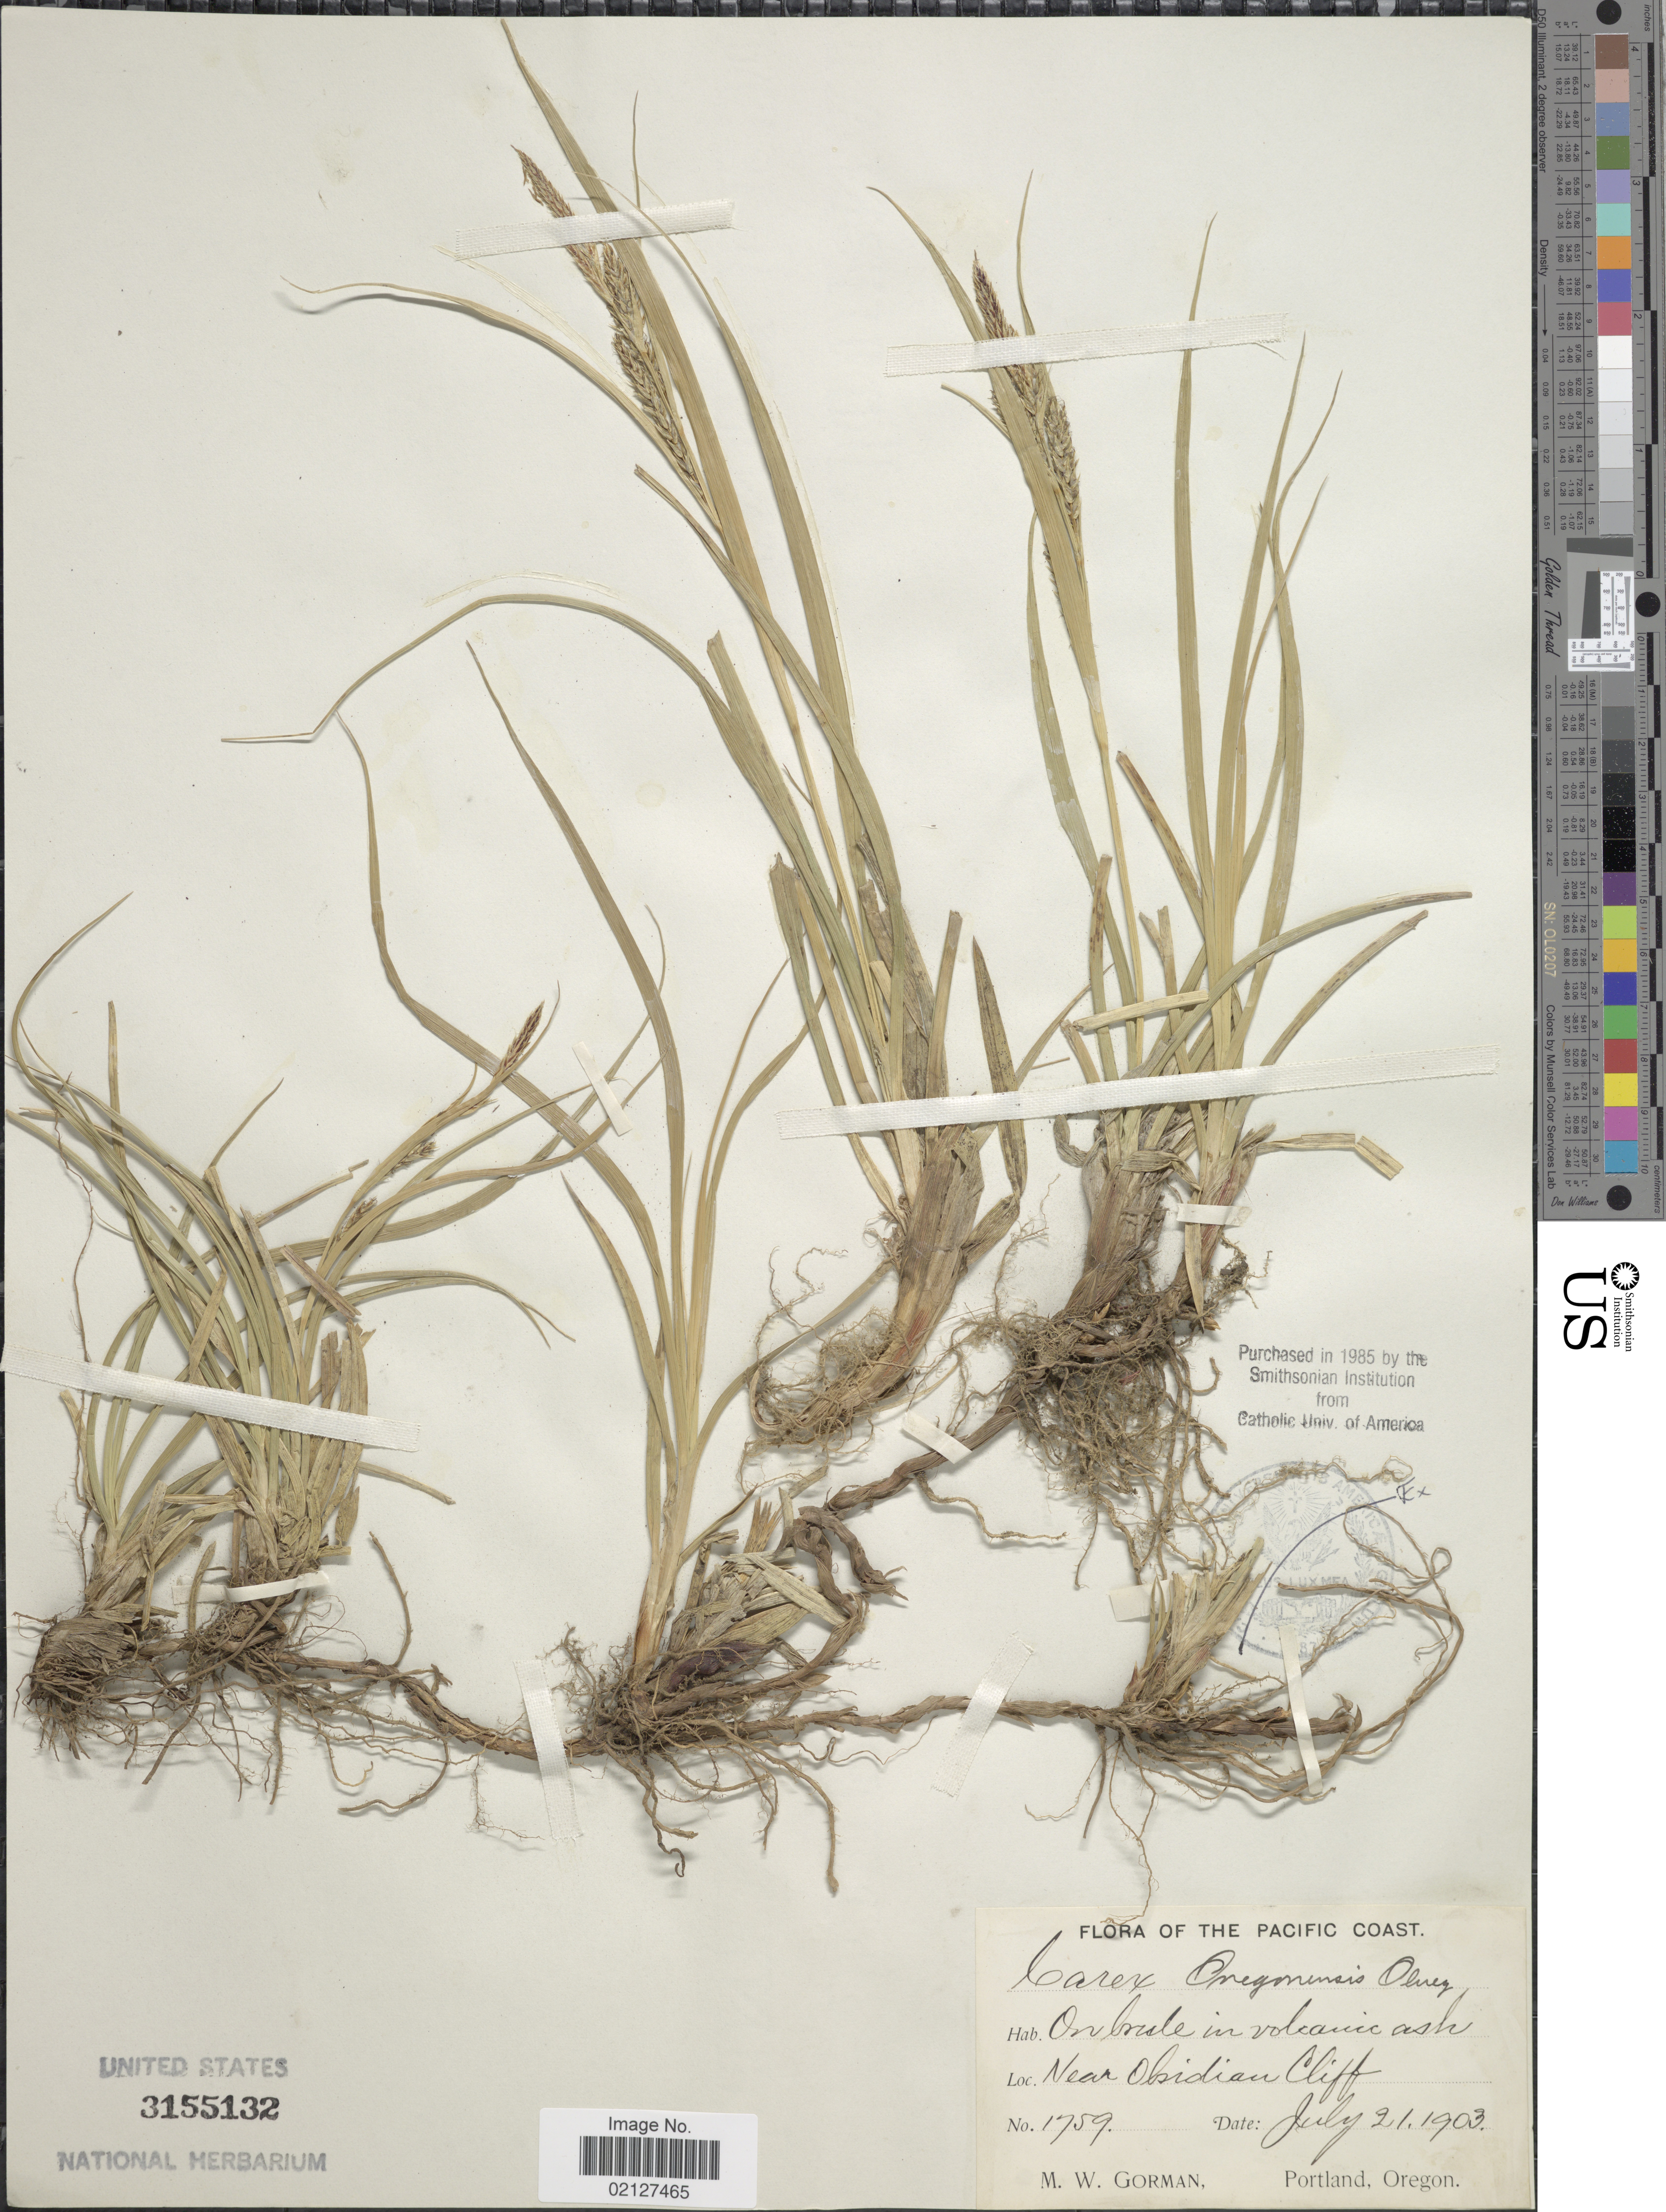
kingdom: Plantae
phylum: Tracheophyta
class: Liliopsida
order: Poales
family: Cyperaceae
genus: Carex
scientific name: Carex halliana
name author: L.H. Bailey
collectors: M. W. Gorman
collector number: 1759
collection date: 1903-07-21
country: United States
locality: In volcanic ash, near Obsidian Cliff, Pacific Coast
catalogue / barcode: US 3155132